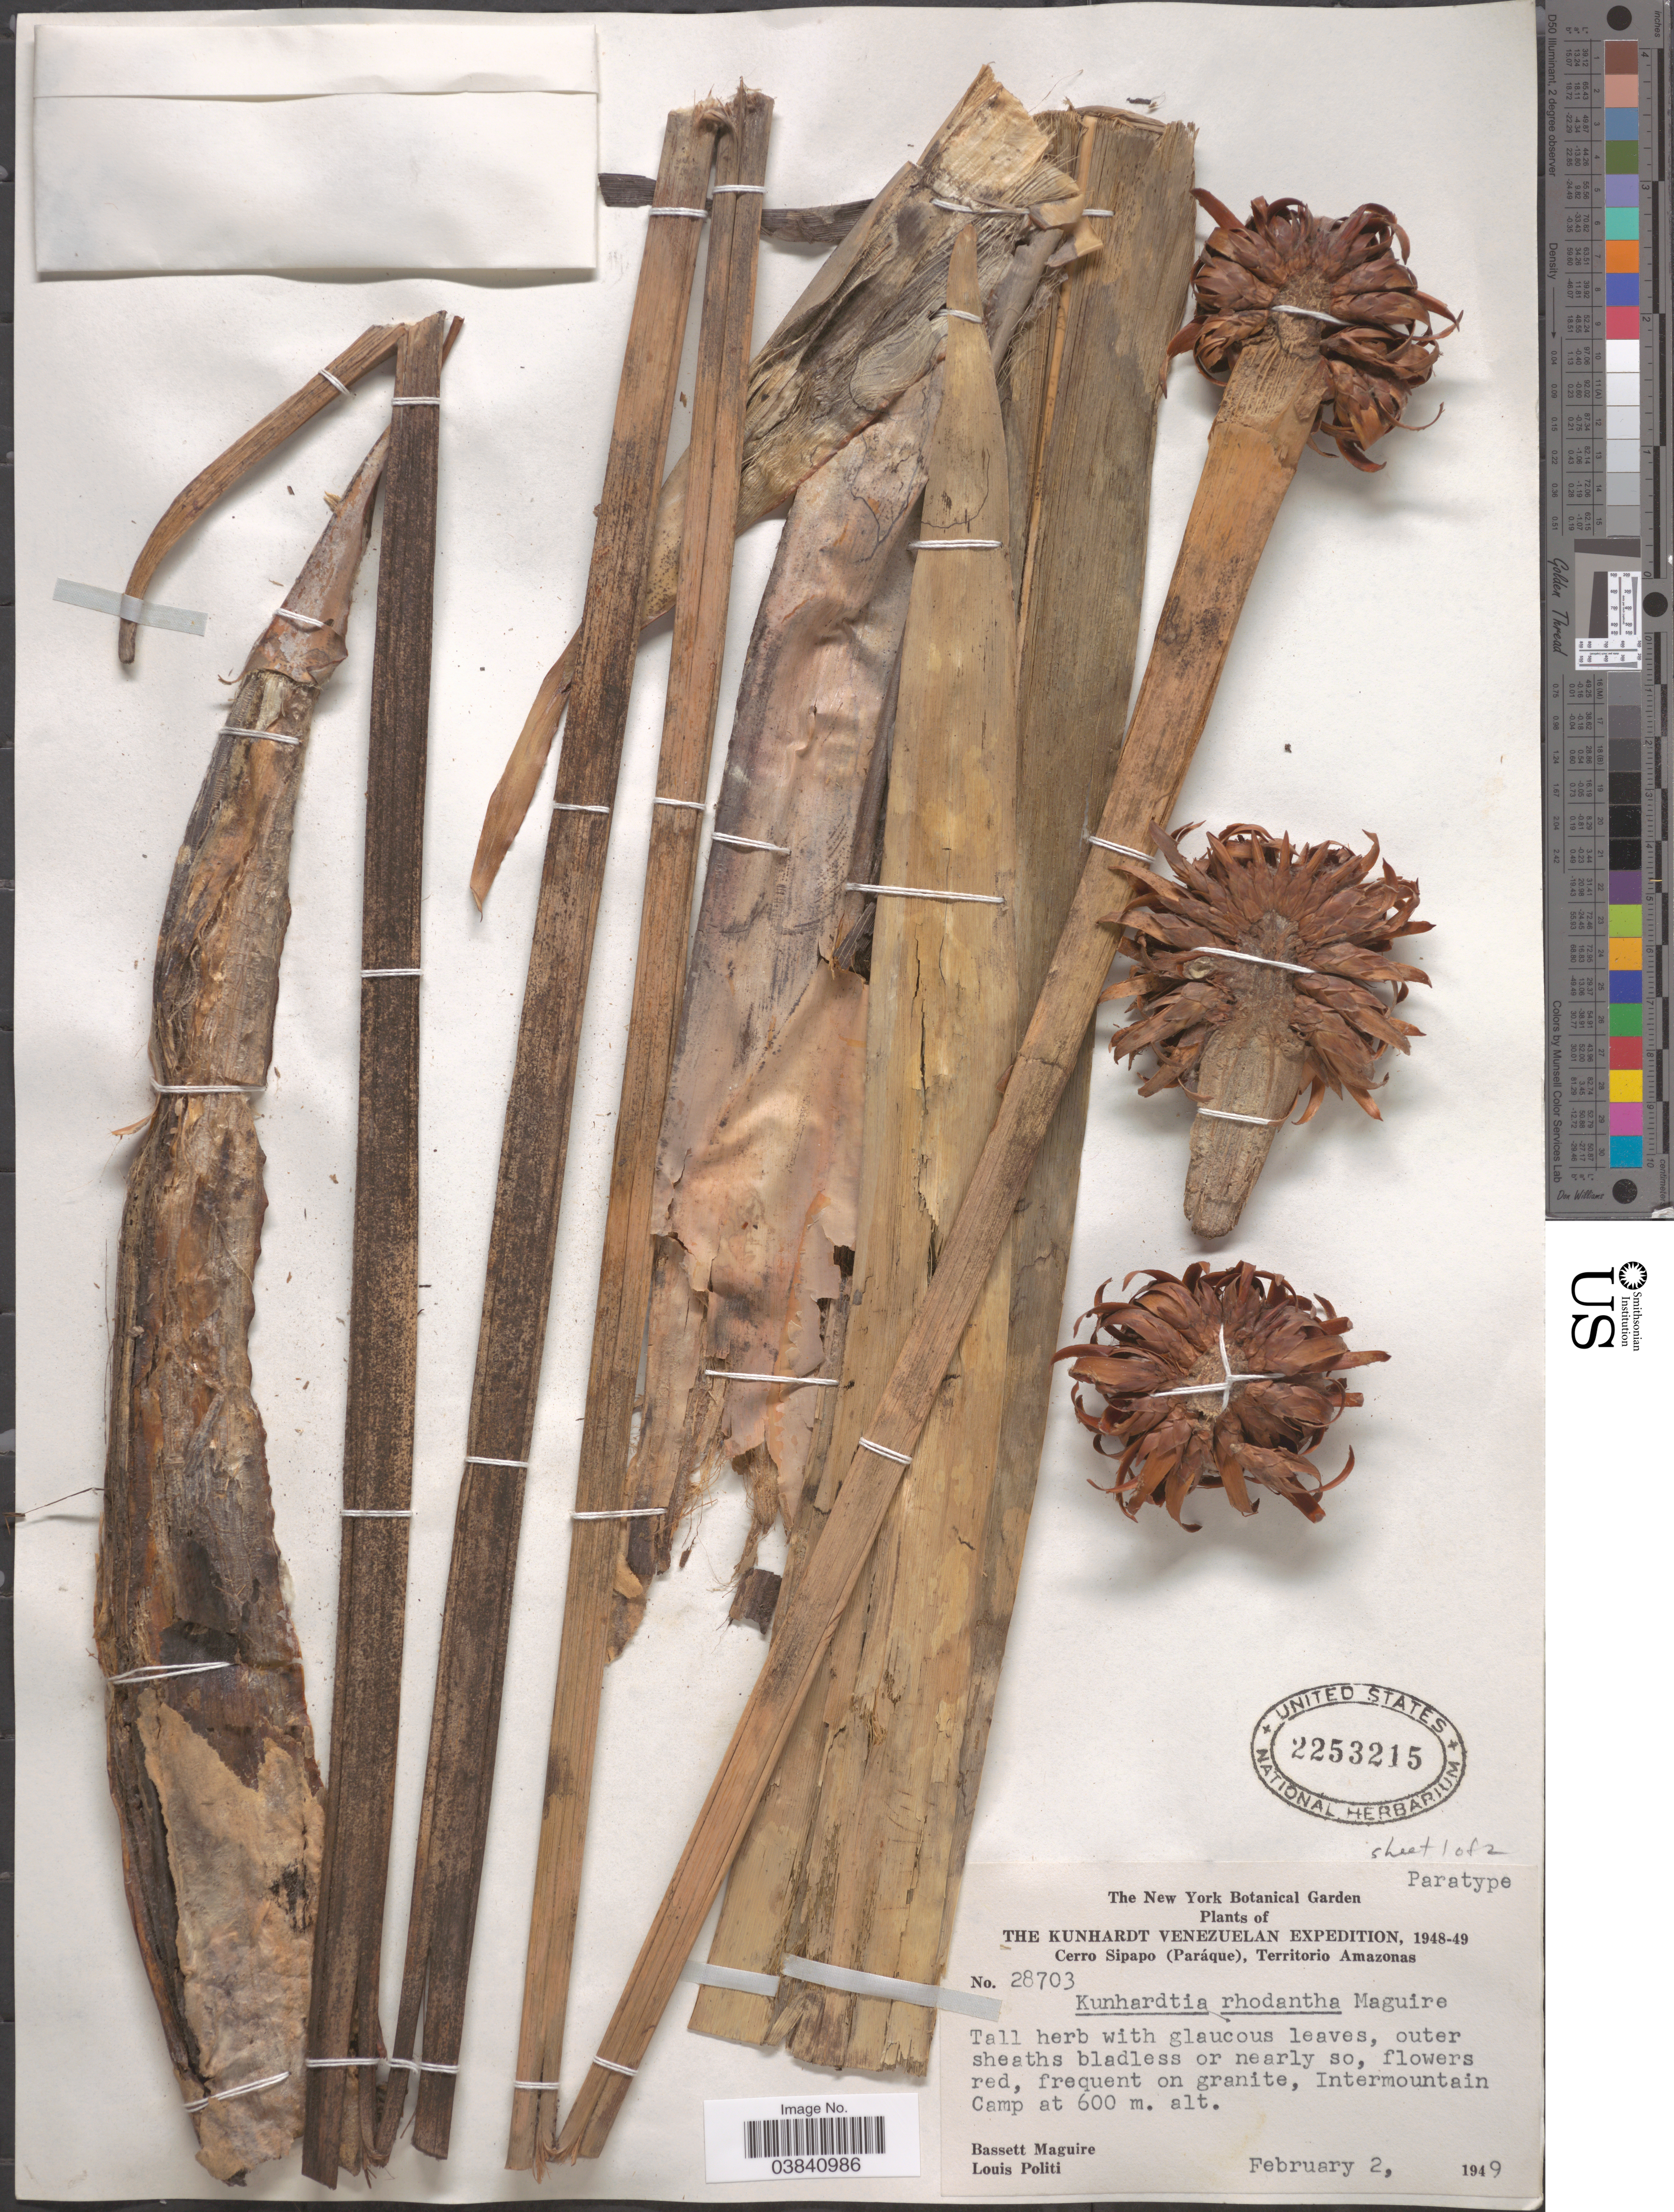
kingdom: Plantae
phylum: Tracheophyta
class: Liliopsida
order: Poales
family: Rapateaceae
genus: Kunhardtia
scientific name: Kunhardtia rhodantha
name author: Maguire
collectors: B. Maguire & L. Politi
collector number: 28703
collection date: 1949-02-02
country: Venezuela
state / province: Amazonas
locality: Cerro Sipapo (Paráque), Territorio Amazonas. Intermountain Camp.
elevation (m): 600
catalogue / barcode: US 2253215